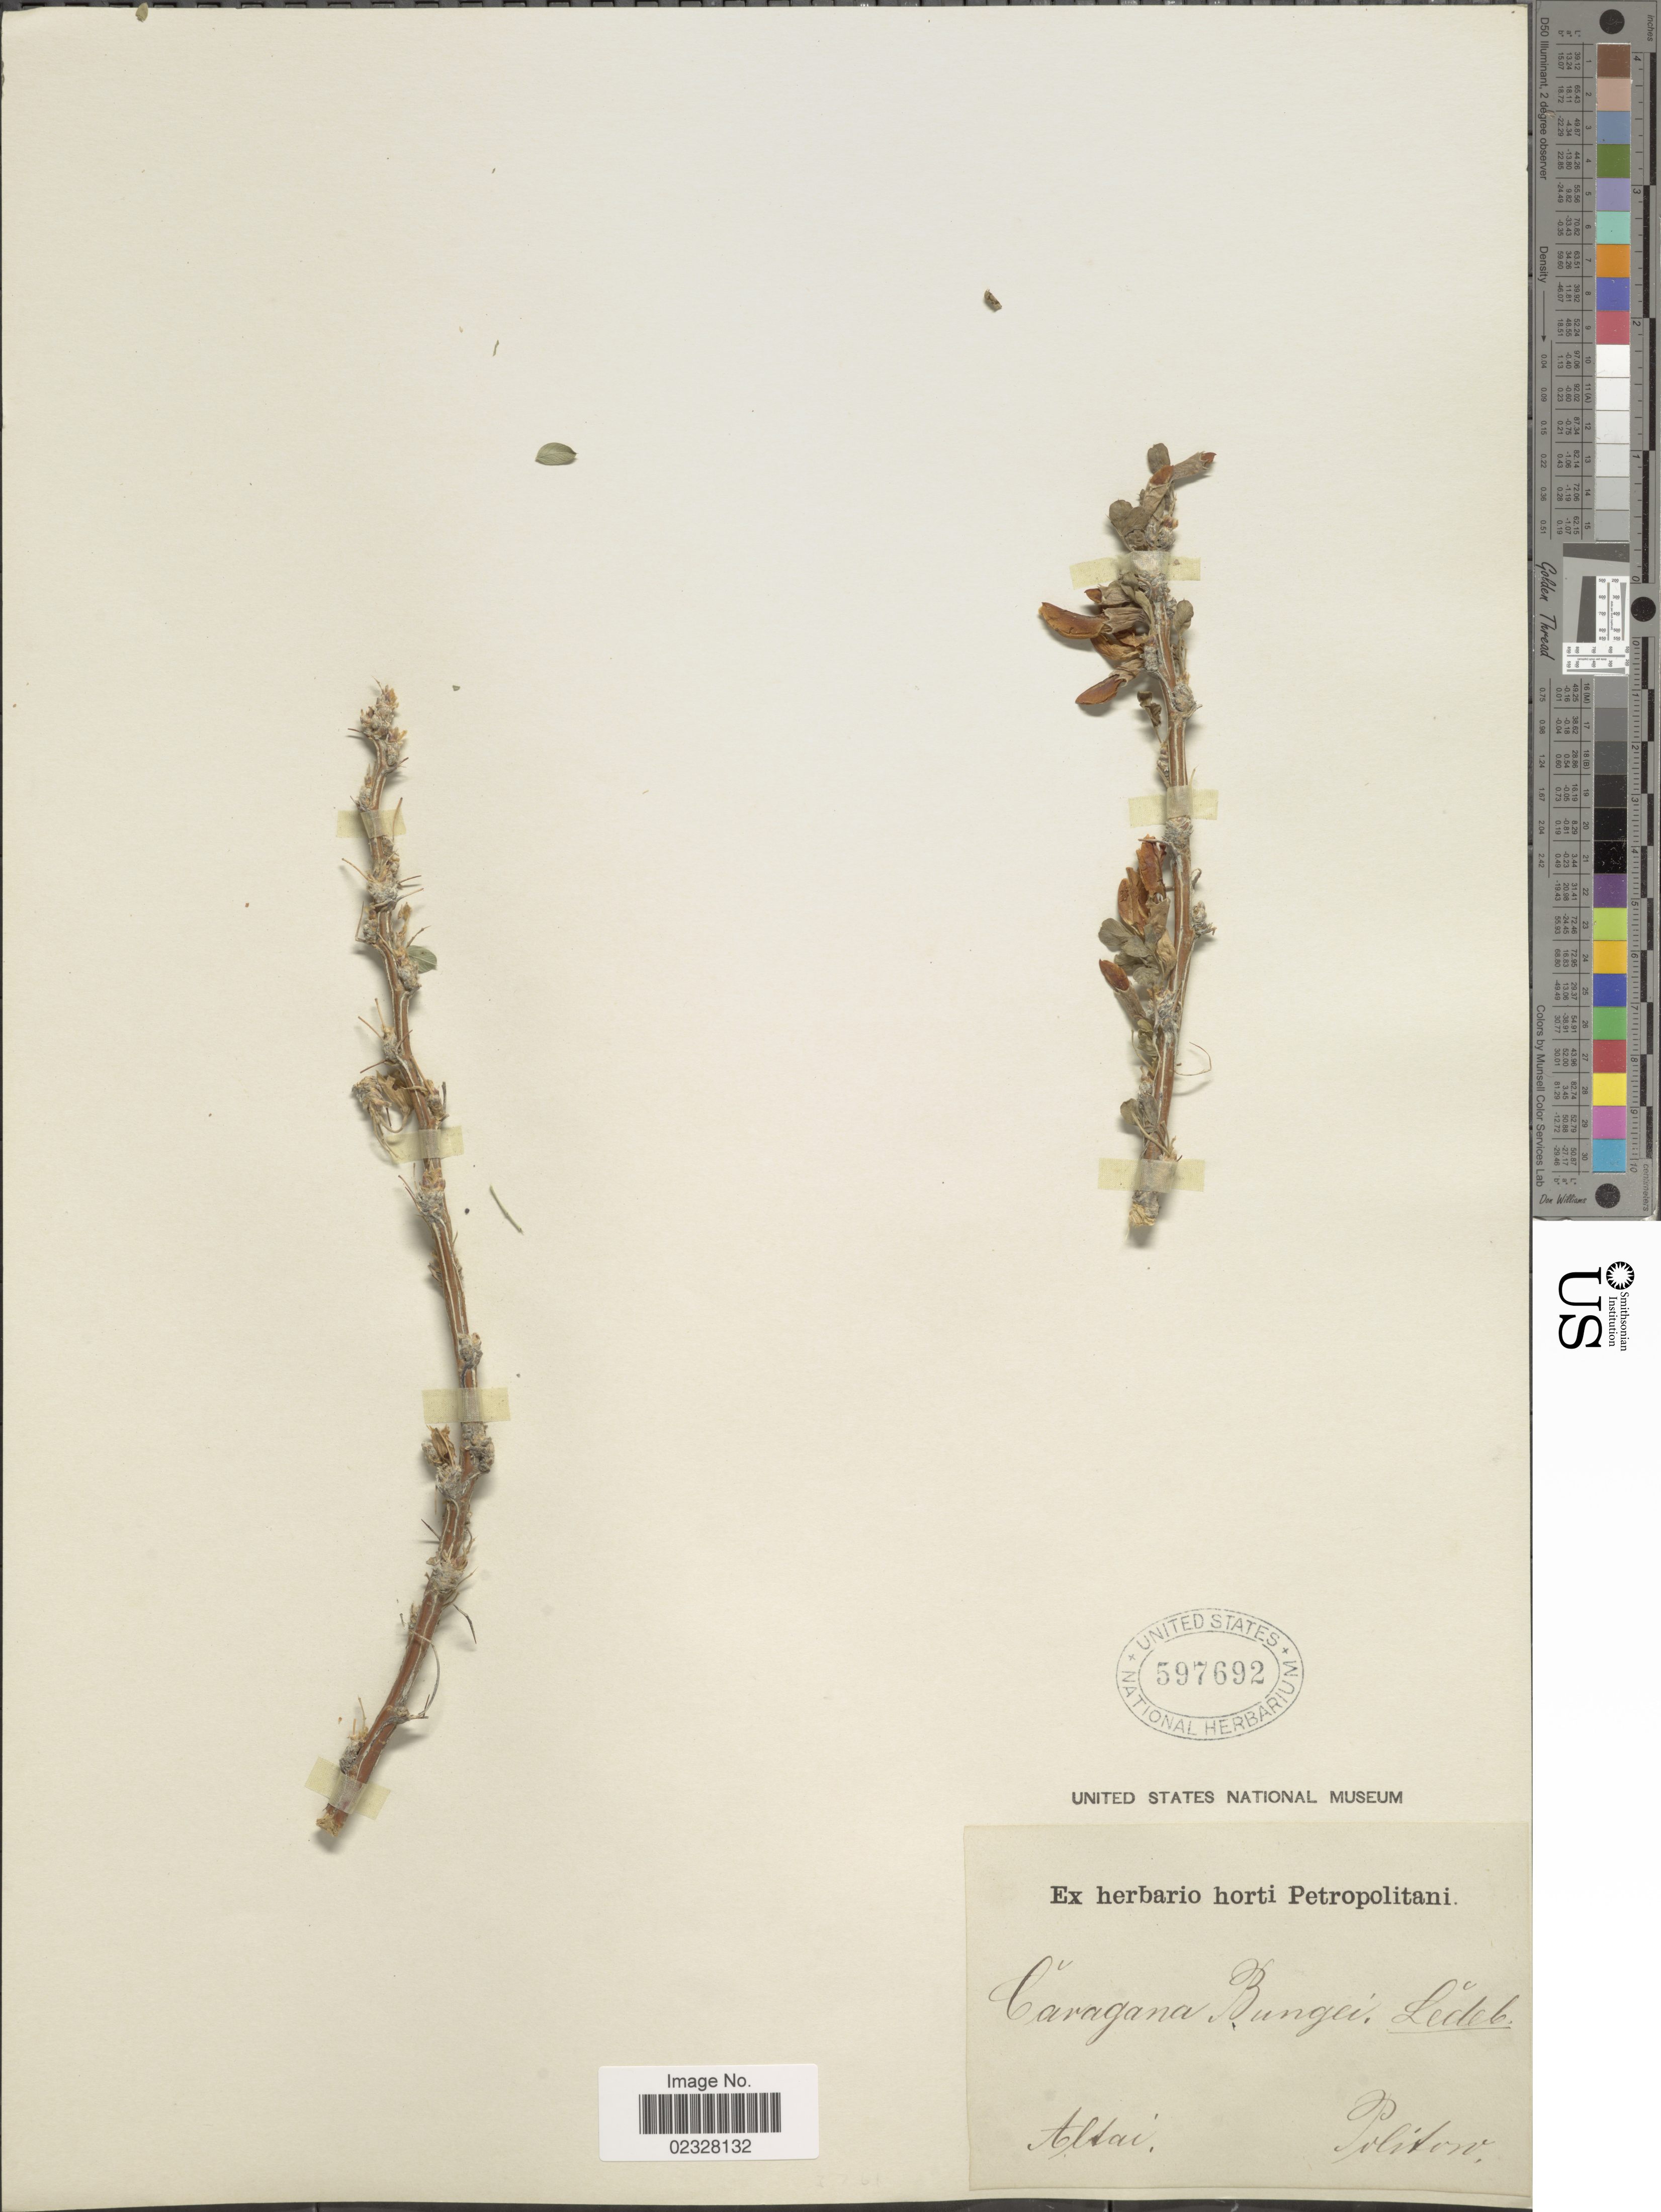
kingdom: Plantae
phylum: Tracheophyta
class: Magnoliopsida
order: Fabales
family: Fabaceae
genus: Caragana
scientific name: Caragana bungei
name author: Ledeb.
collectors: -. Politow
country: Russian Federation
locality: Altai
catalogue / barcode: US 597692